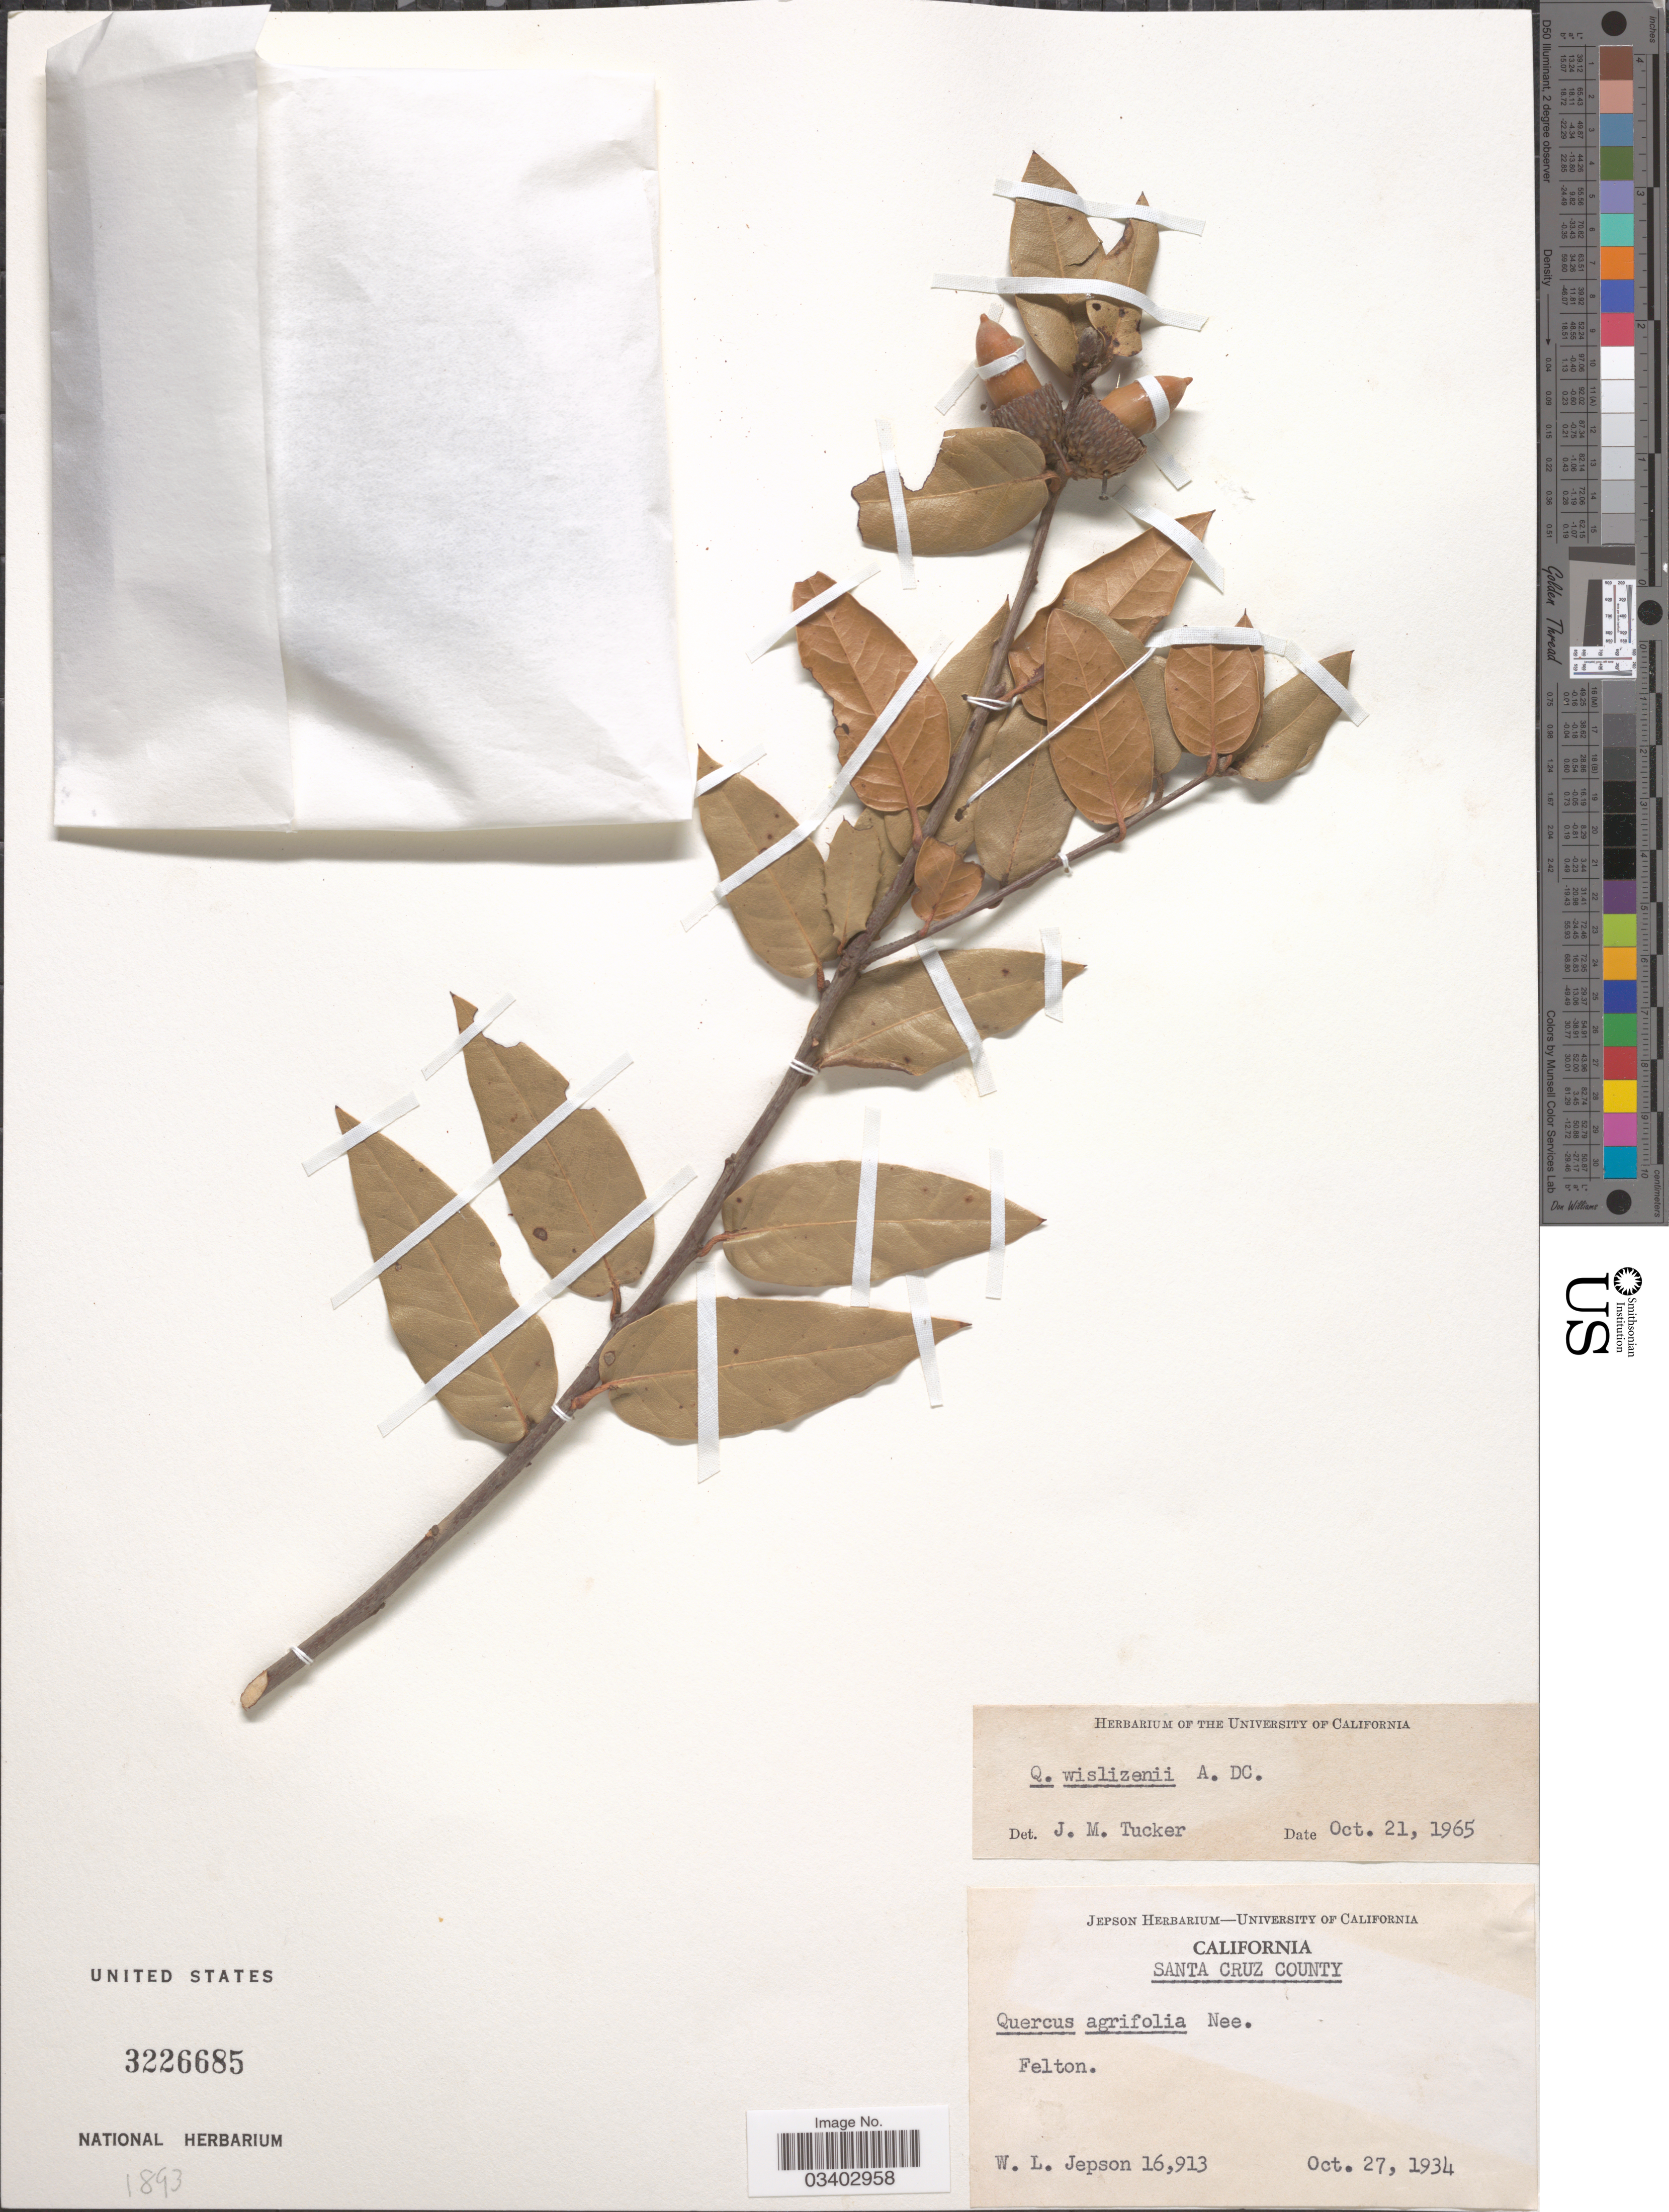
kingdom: Plantae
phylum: Tracheophyta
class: Magnoliopsida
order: Fagales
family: Fagaceae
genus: Quercus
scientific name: Quercus agrifolia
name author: Née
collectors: W. L. Jepson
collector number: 16913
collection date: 1934-10-27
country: United States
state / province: California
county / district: Santa Cruz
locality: Santa Cruz County, Felton.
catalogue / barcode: US 3226685